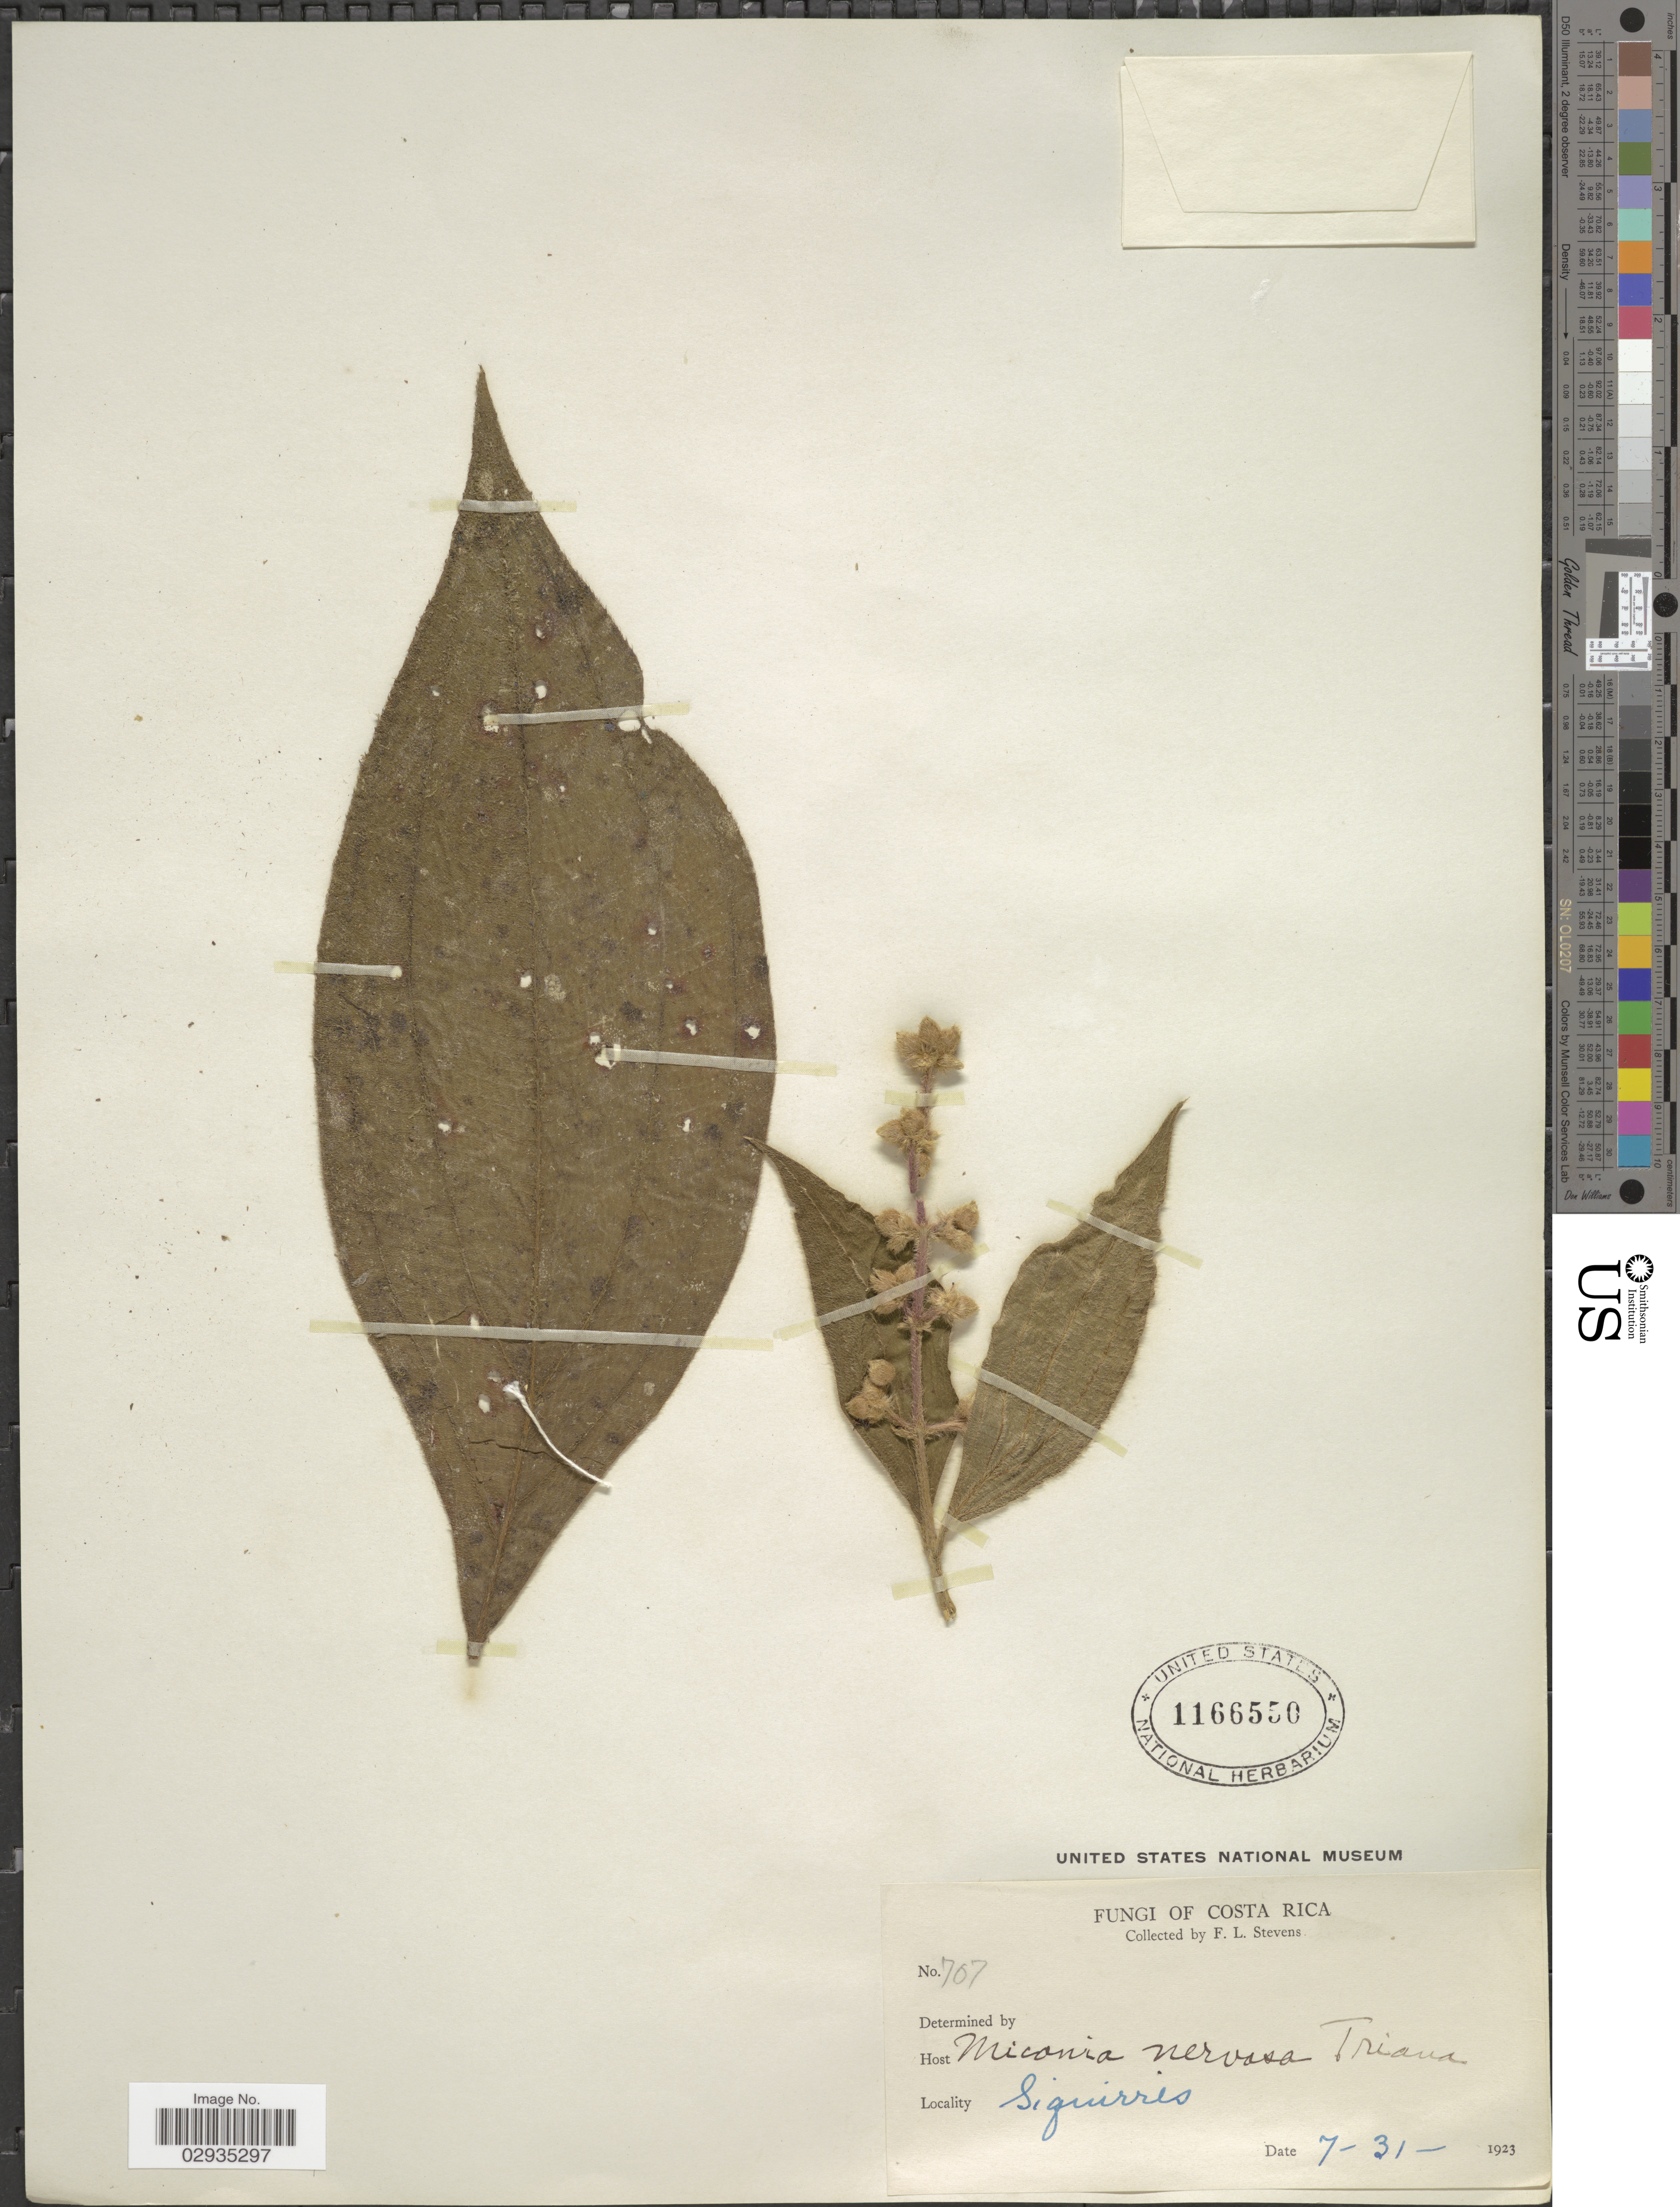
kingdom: Plantae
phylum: Tracheophyta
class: Magnoliopsida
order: Myrtales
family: Melastomataceae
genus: Miconia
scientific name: Miconia nervosa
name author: (Sm.) Triana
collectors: F. L. Stevens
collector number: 707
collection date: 1923-07-31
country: Costa Rica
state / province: Limón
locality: Siguirres.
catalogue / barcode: US 1166550